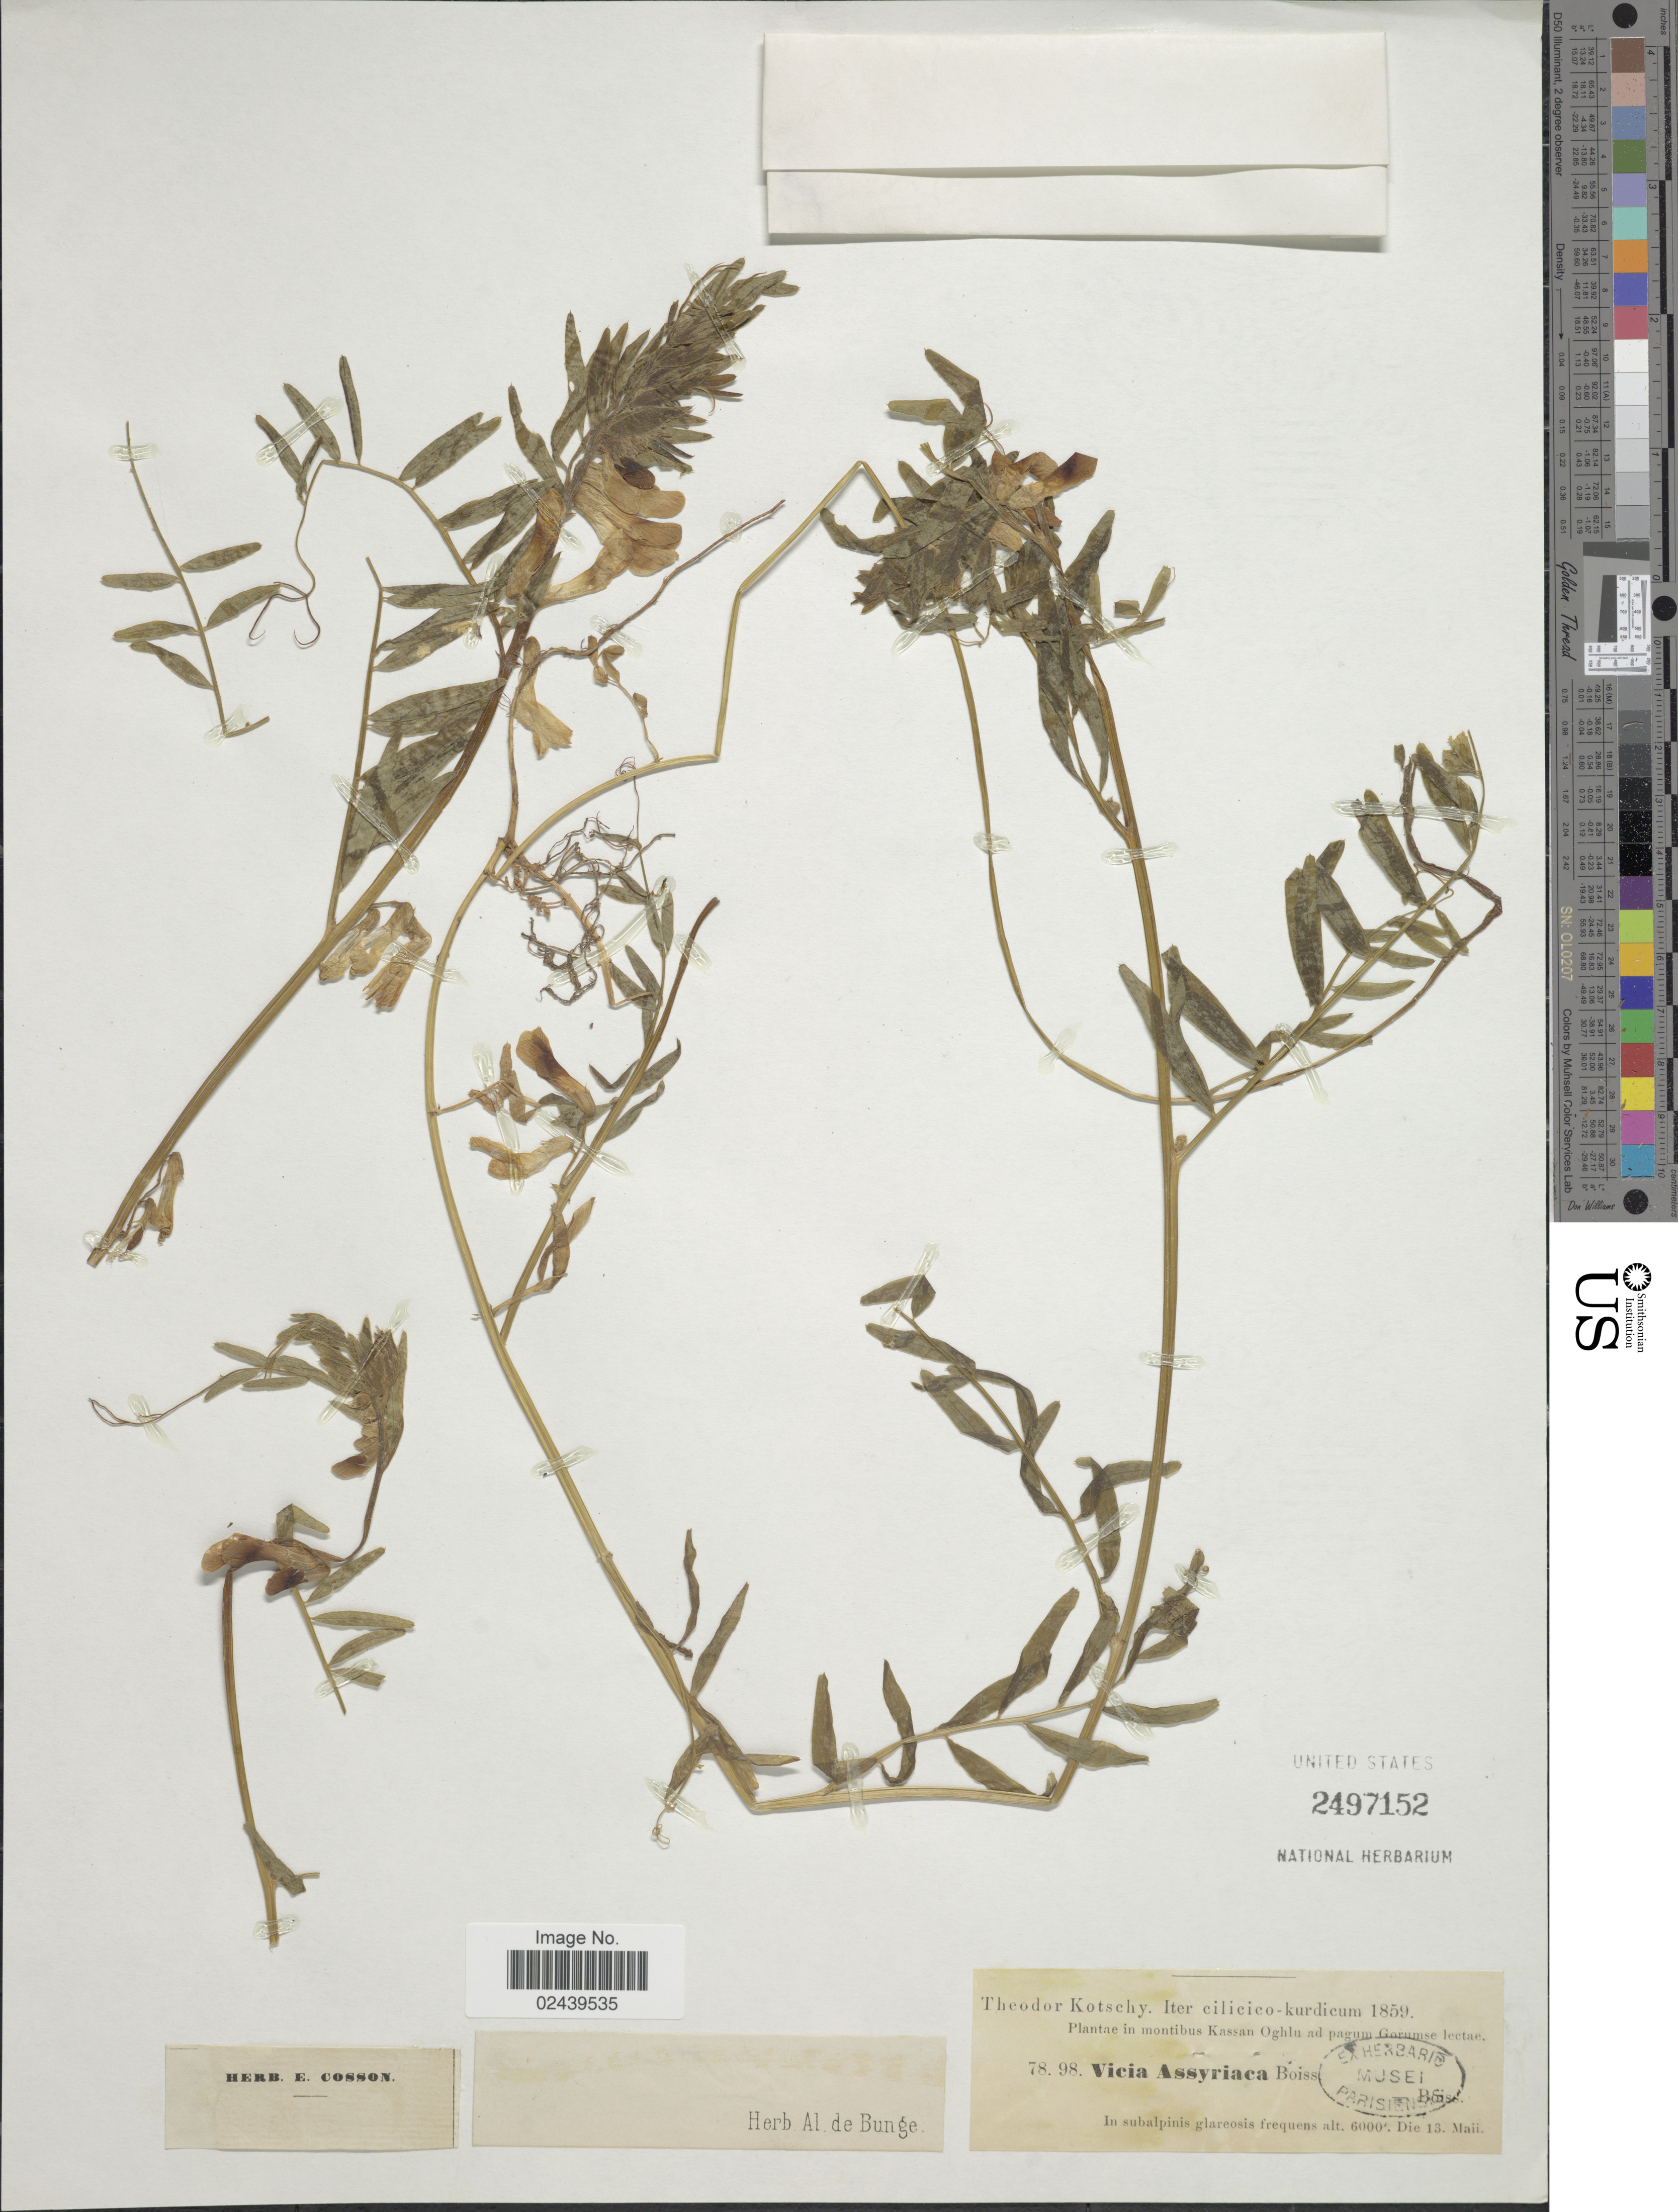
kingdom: Plantae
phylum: Tracheophyta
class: Magnoliopsida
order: Fabales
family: Fabaceae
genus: Vicia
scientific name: Vicia assyriaca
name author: Boiss.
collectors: K. G. Kotschy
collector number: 98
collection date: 1859-05-13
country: Turkey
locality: Iter cilicico-kurdicum, In subalpinis glareosis frequens, Plantae in montibus Kassan Oghlu ad pagum Gorumse lectae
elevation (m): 1829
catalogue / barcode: US 2497152